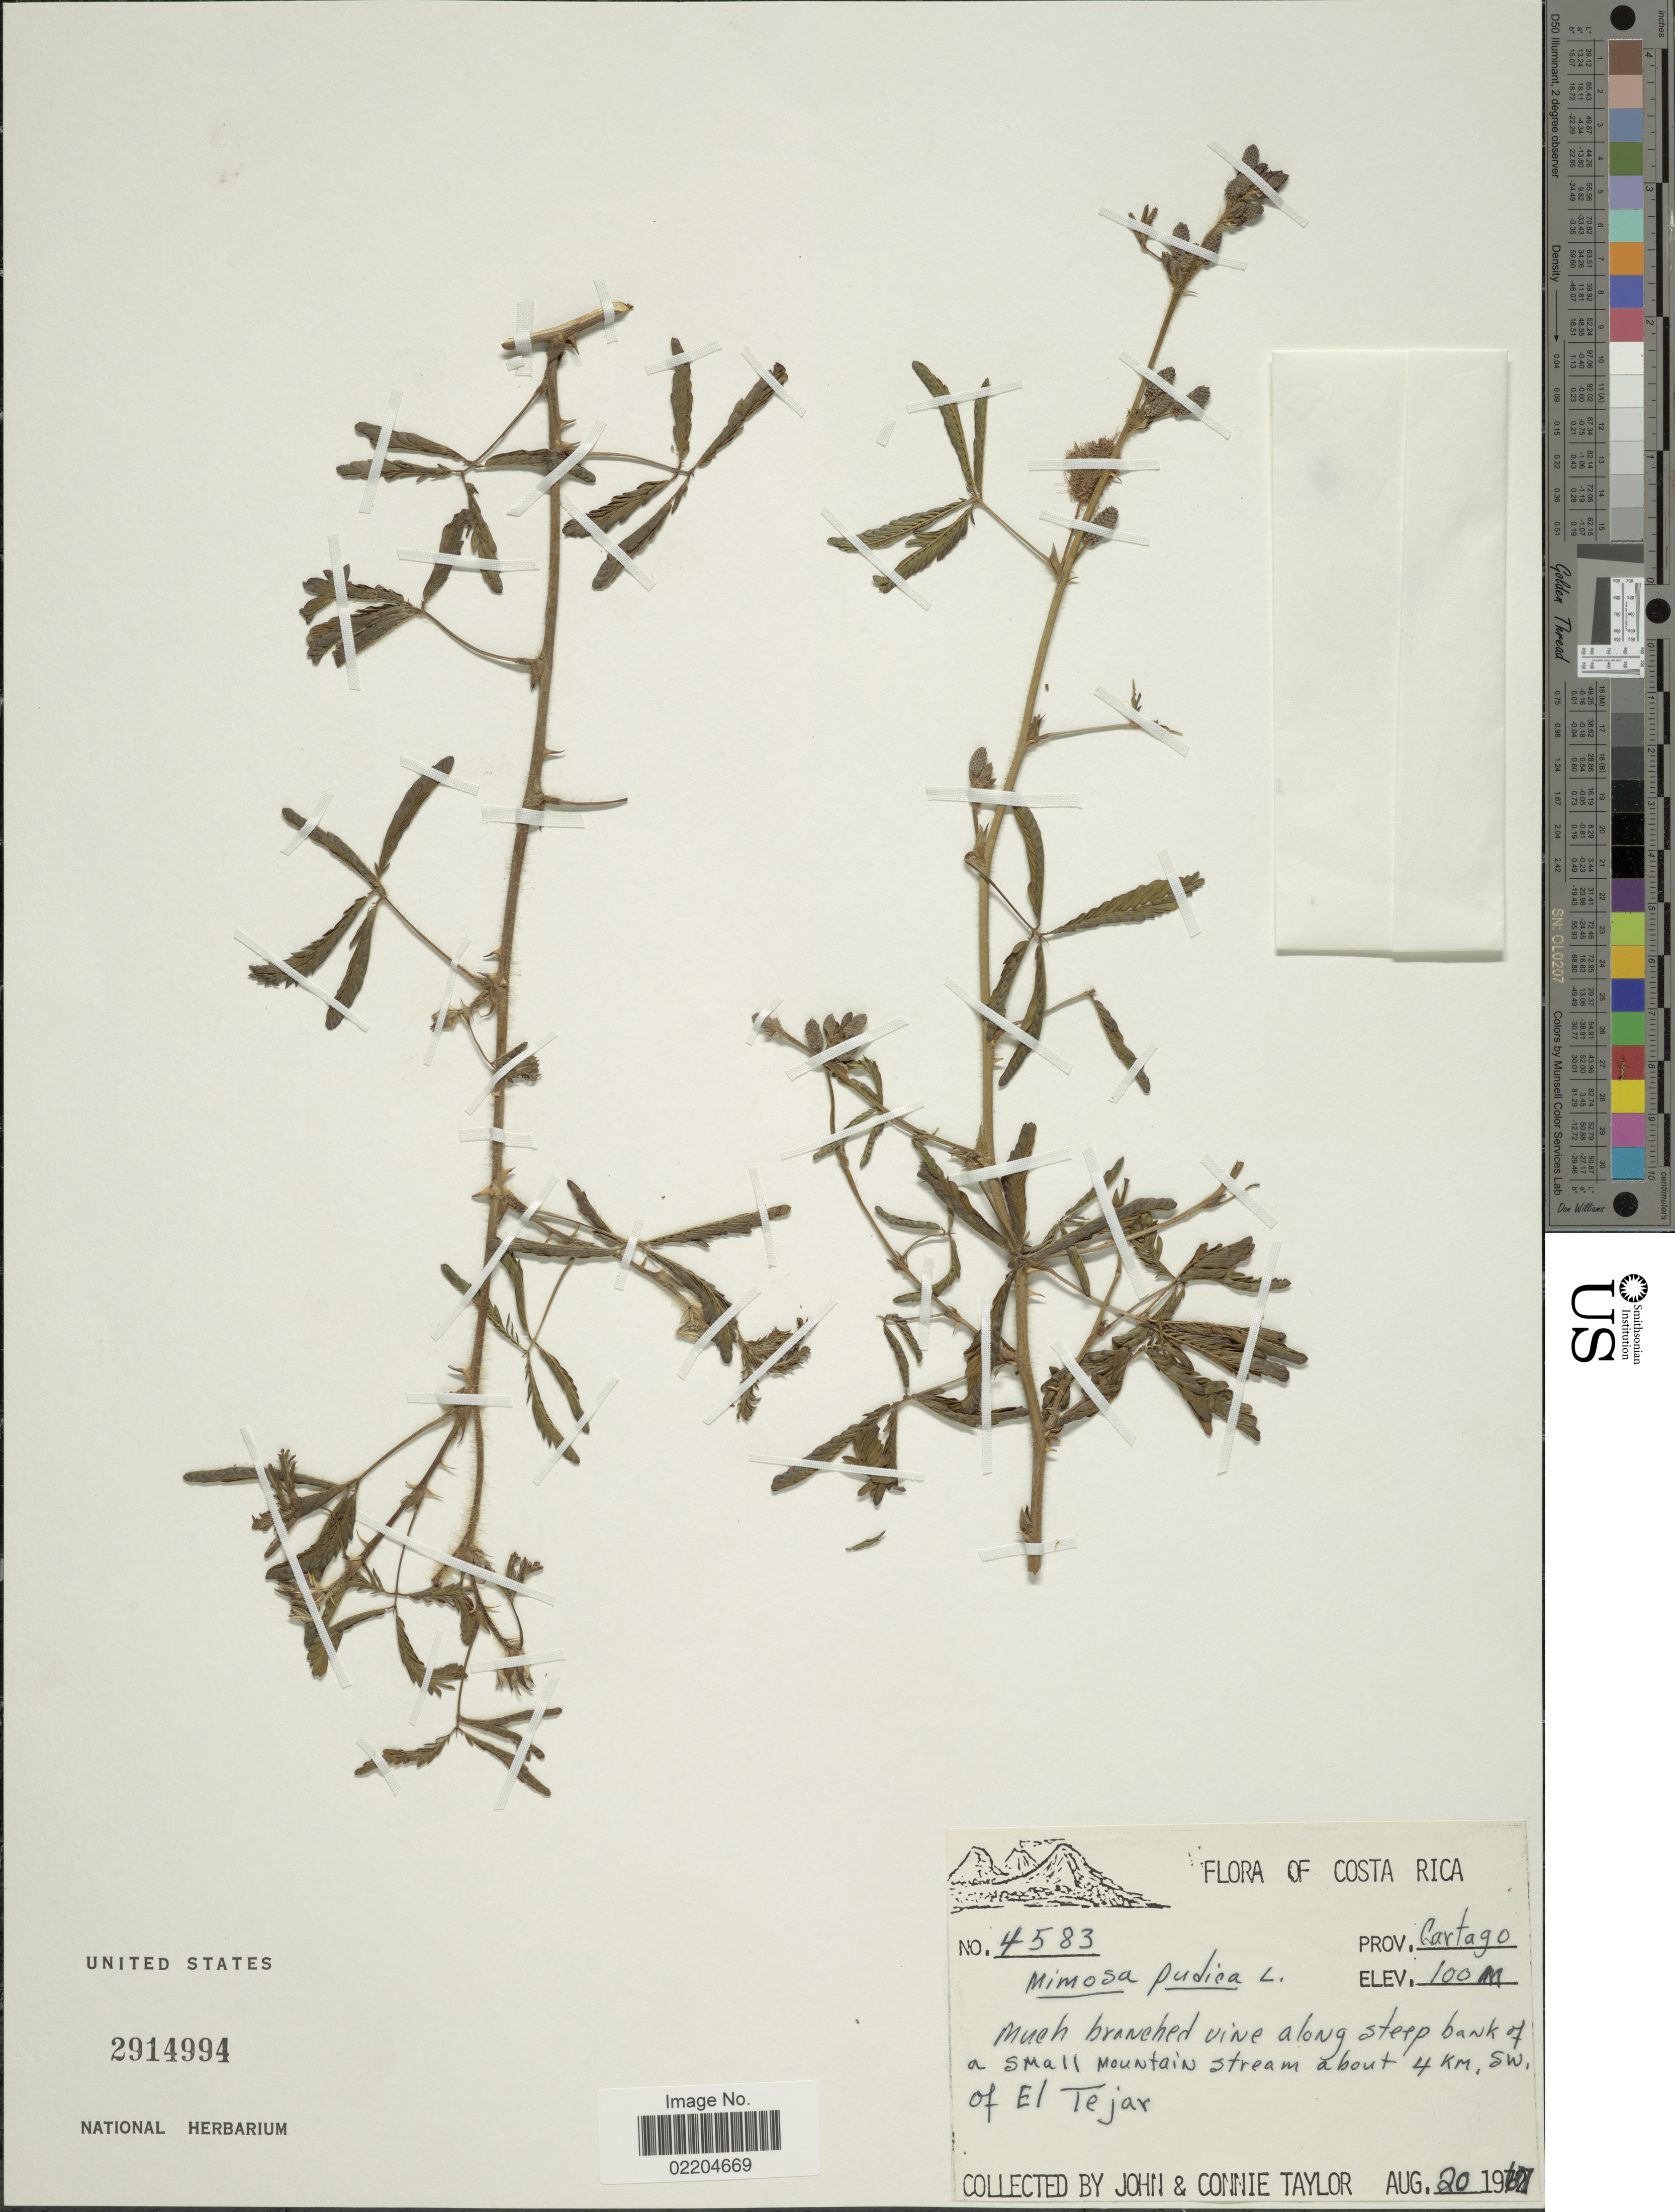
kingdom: Plantae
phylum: Tracheophyta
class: Magnoliopsida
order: Fabales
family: Fabaceae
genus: Mimosa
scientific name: Mimosa pudica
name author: L.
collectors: R. J. Taylor & C. Taylor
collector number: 4583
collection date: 1967-08-20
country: Costa Rica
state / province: Cartago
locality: Along steep bank of a small mountain stream about 4 km. SW of El Tejar.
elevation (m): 100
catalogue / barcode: US 2914994